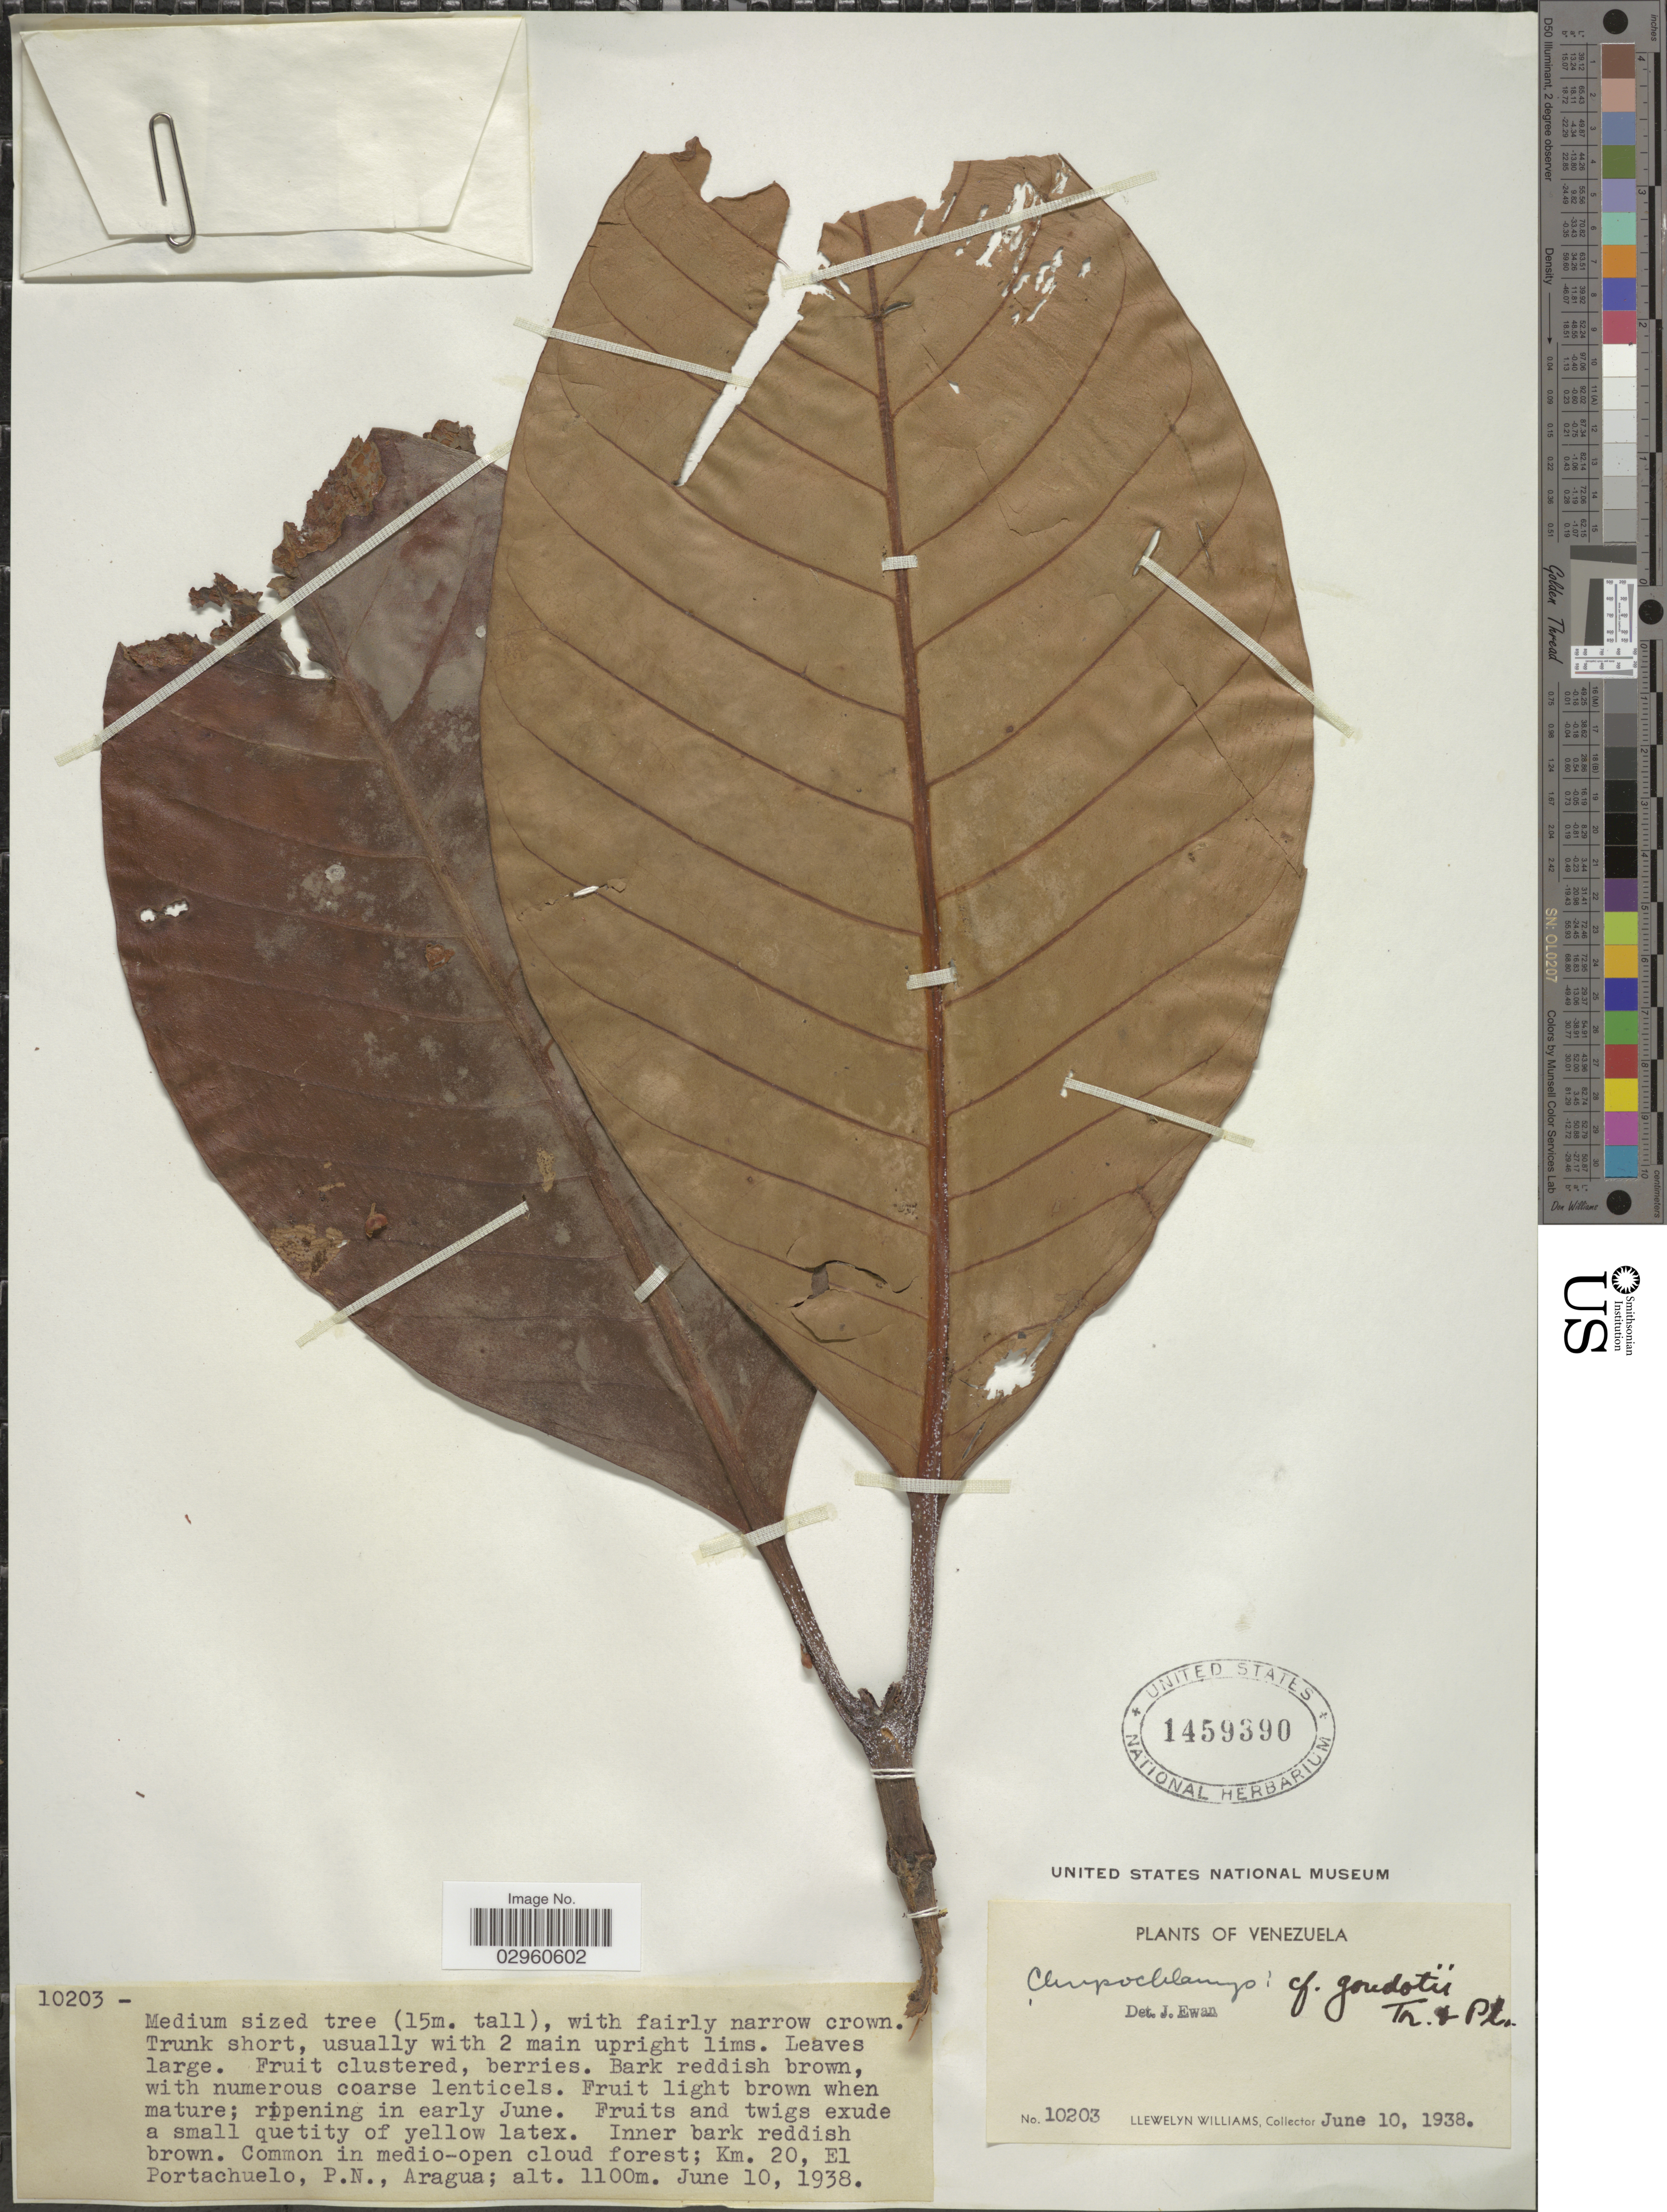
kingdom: Plantae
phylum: Tracheophyta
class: Magnoliopsida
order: Malpighiales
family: Clusiaceae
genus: Chrysochlamys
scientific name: Chrysochlamys goudotii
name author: Planch. & Triana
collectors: Ll. Williams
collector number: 10203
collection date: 1938-06-10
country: Venezuela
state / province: Aragua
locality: Km. 20, El Portachuelo, P.N., Aragua.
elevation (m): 1100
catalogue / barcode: US 1459390